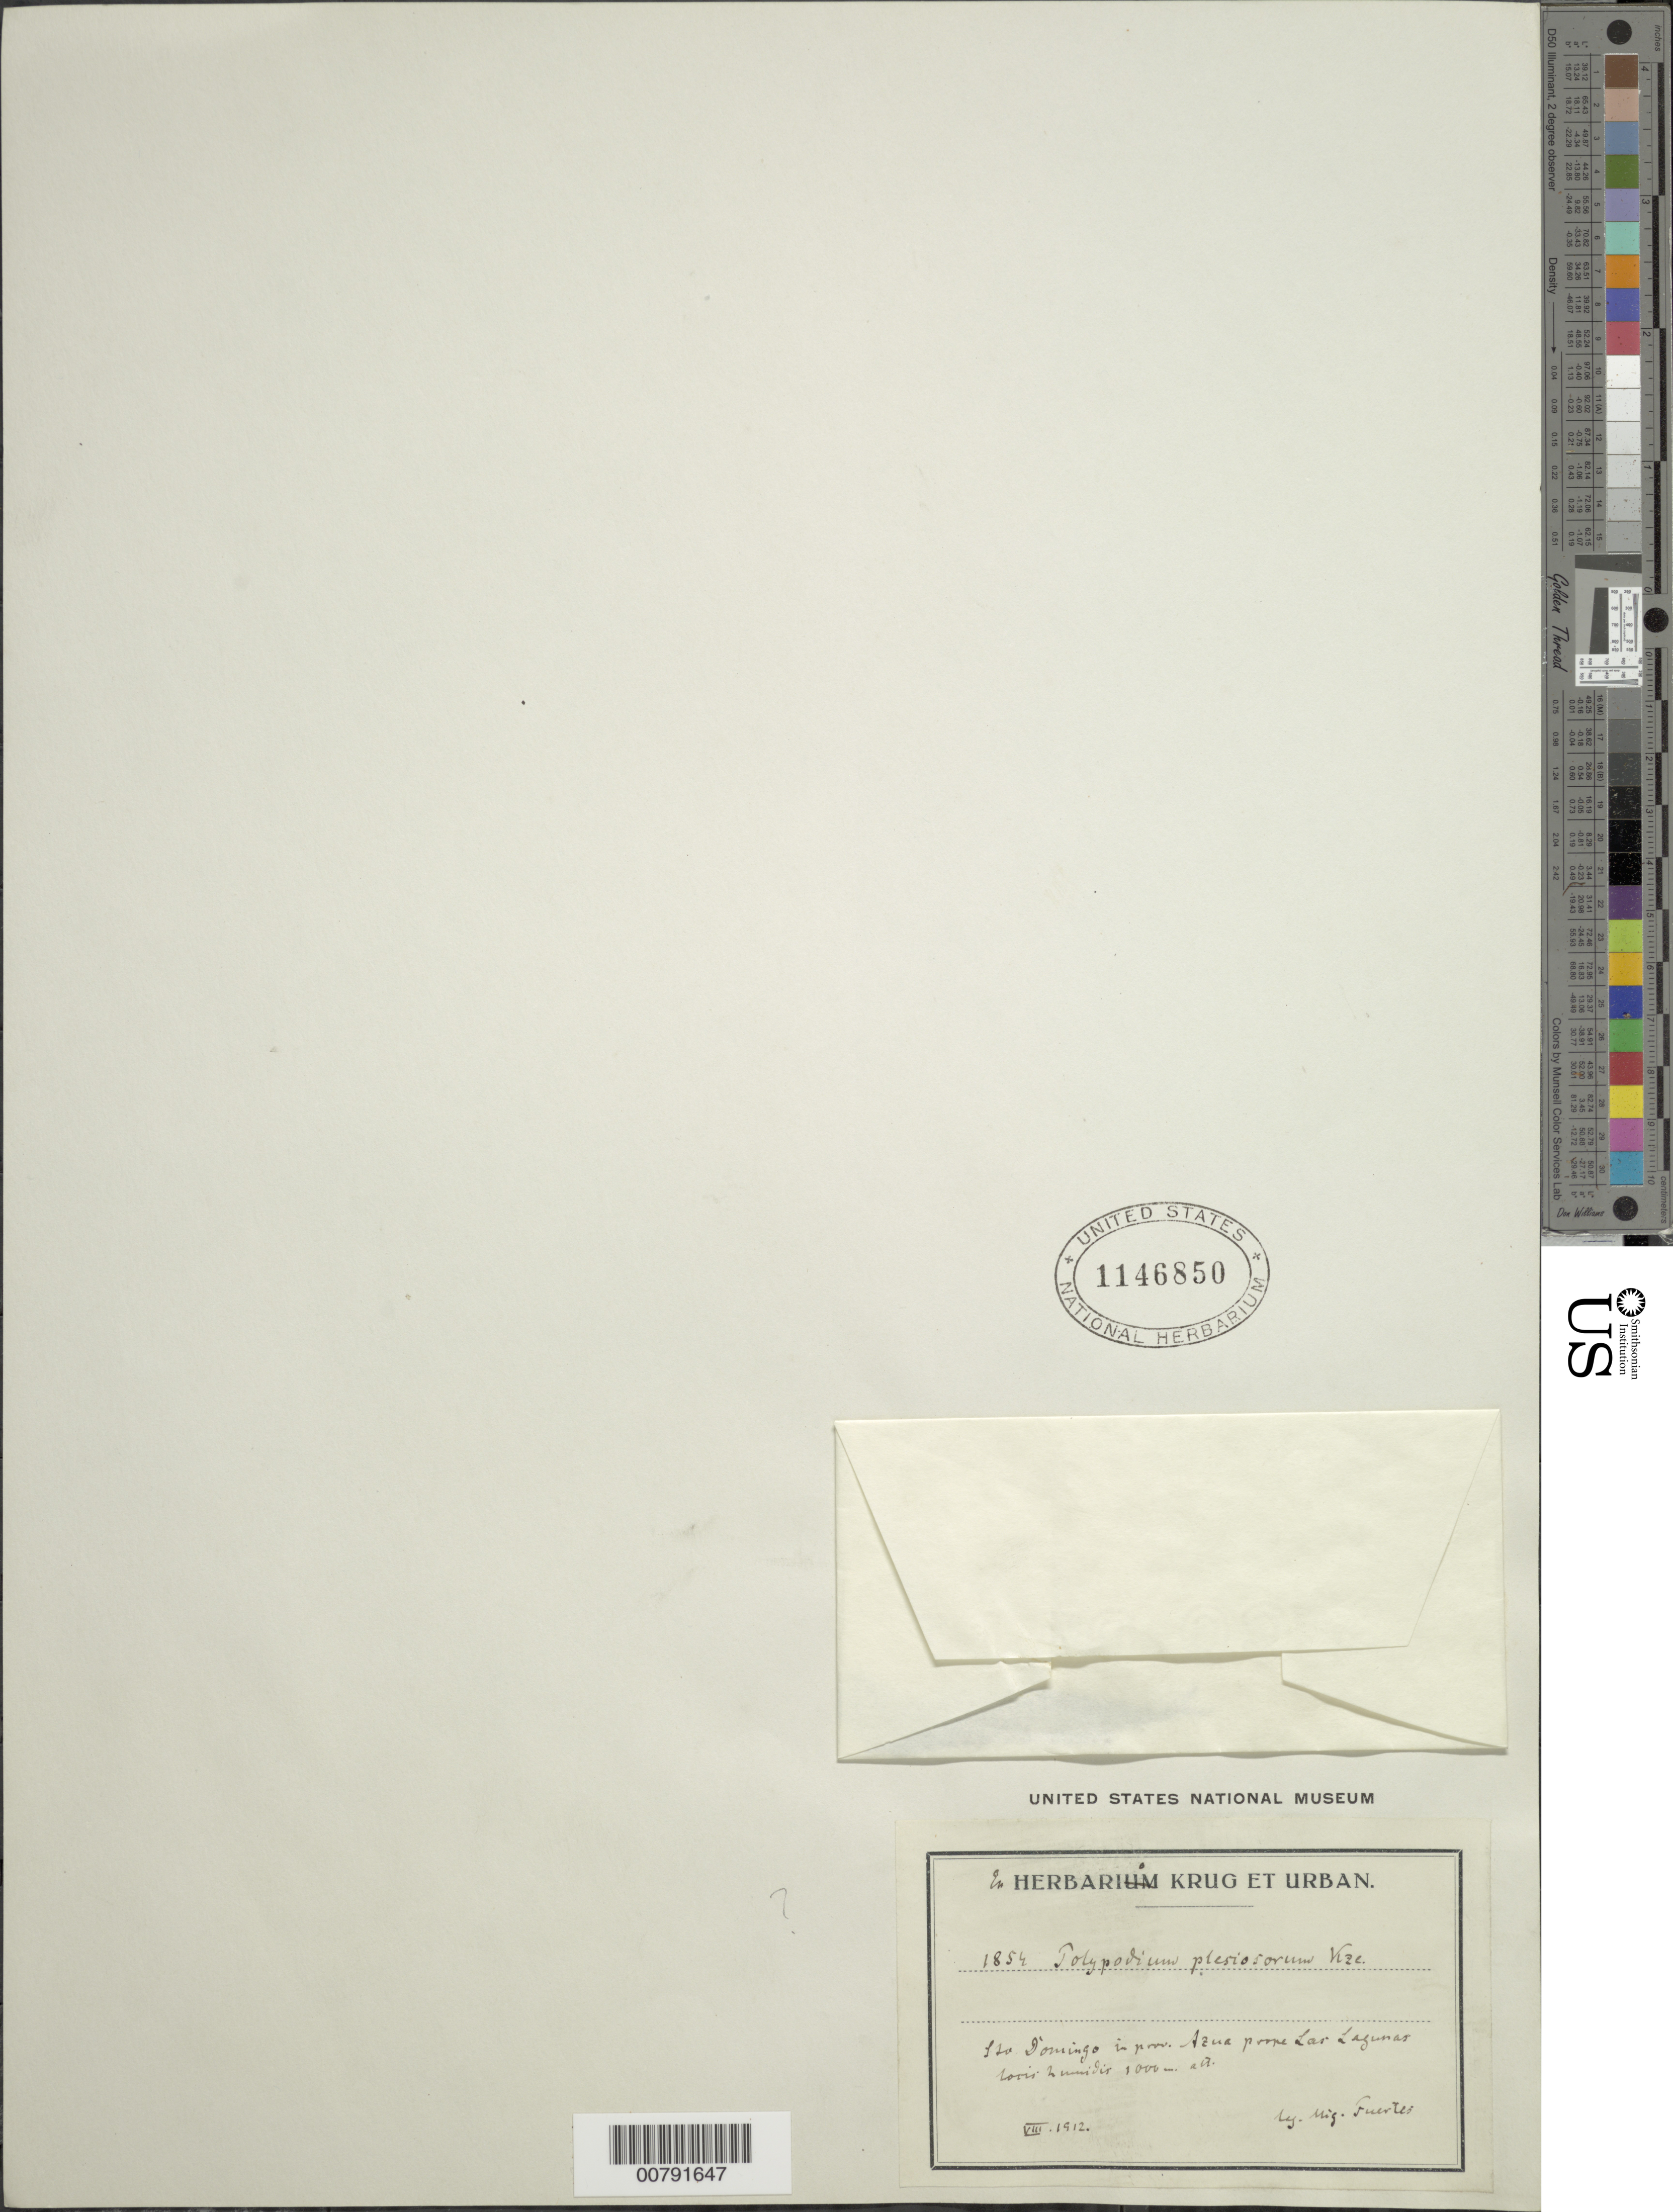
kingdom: Plantae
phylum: Tracheophyta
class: Polypodiopsida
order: Polypodiales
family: Polypodiaceae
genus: Polypodium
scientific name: Polypodium plesiosorum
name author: Kunze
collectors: M. D. Fuertes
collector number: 1854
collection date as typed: Aug 1912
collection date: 1912-08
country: Dominican Republic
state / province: Azua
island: Hispaniola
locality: Las Lagunas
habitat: Lavis humidis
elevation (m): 1000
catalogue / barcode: US 1146850